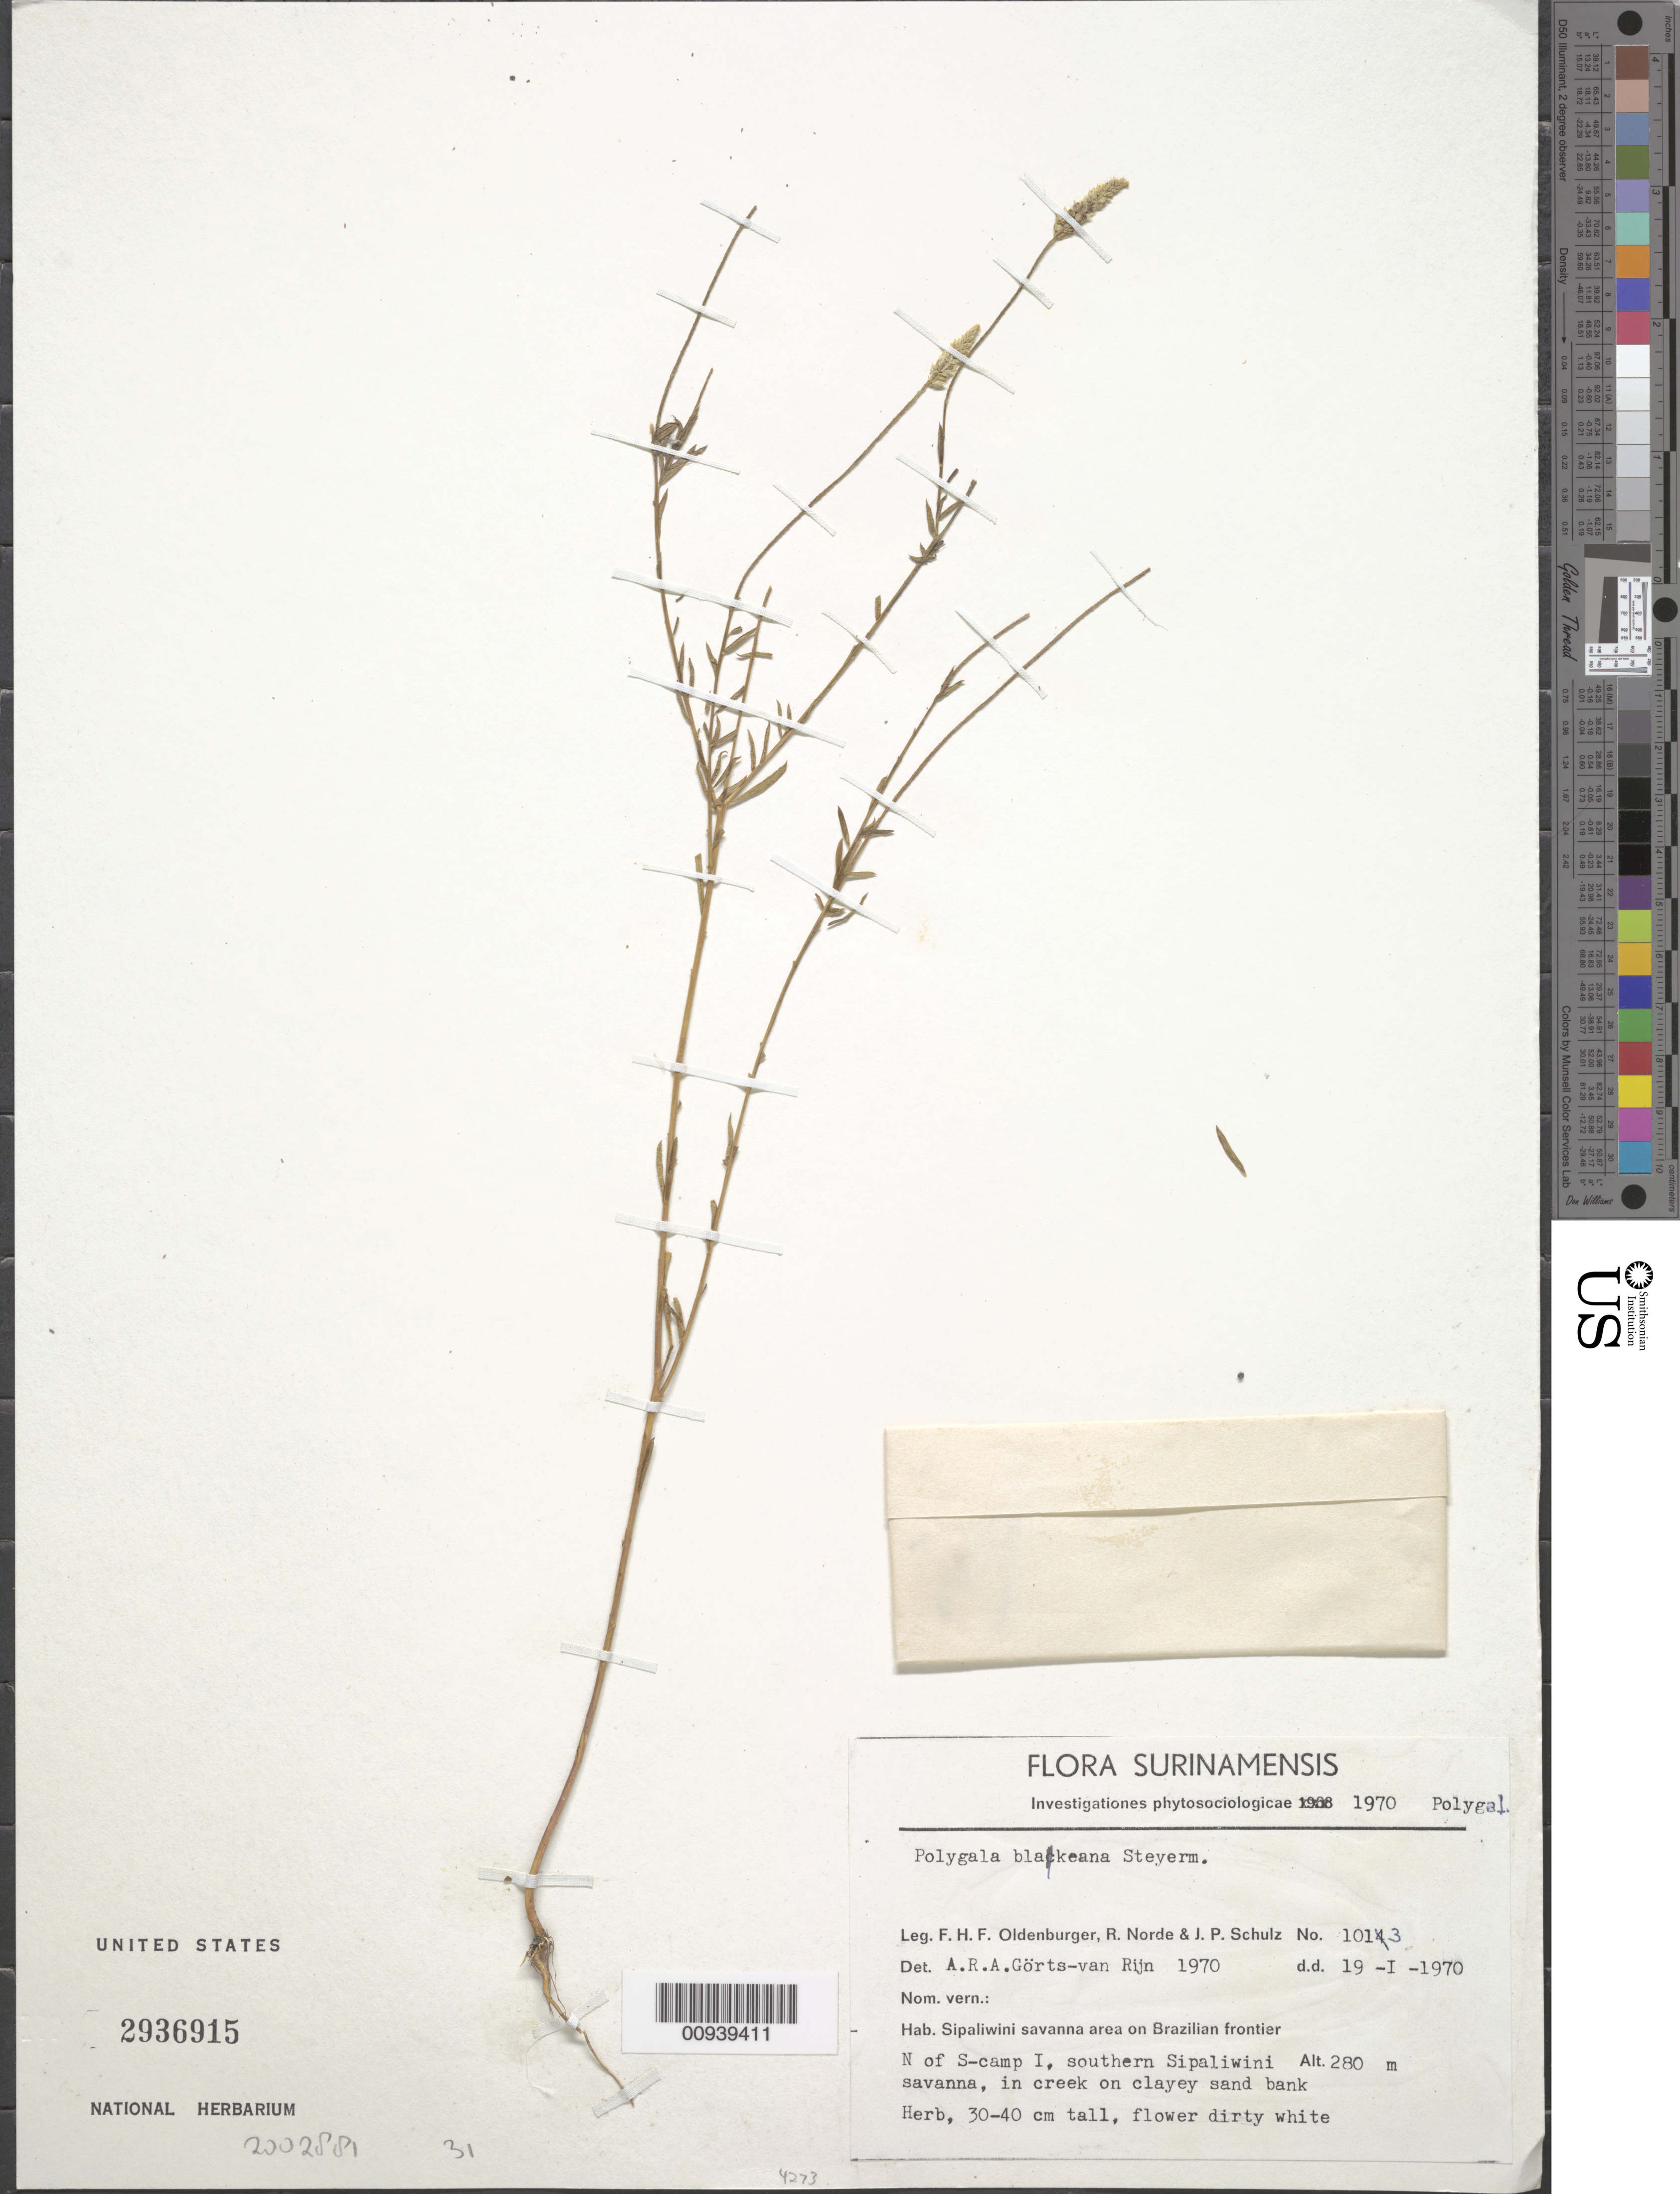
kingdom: Plantae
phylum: Tracheophyta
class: Magnoliopsida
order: Fabales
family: Polygalaceae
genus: Polygala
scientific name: Polygala blakeana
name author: Steyerm.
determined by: Görts-van Rijn, A. R. A.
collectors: R. Oldeman, R. Norde & J. Schultz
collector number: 1013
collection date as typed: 19-Jan-70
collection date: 1970-01-19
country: Suriname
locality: Sipaliwini savanna, on Brazilian frontier; N of S-camp I, southern Sipaliwini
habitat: Savanna, in creek on clayey sand bank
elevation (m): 280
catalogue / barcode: US 2936915